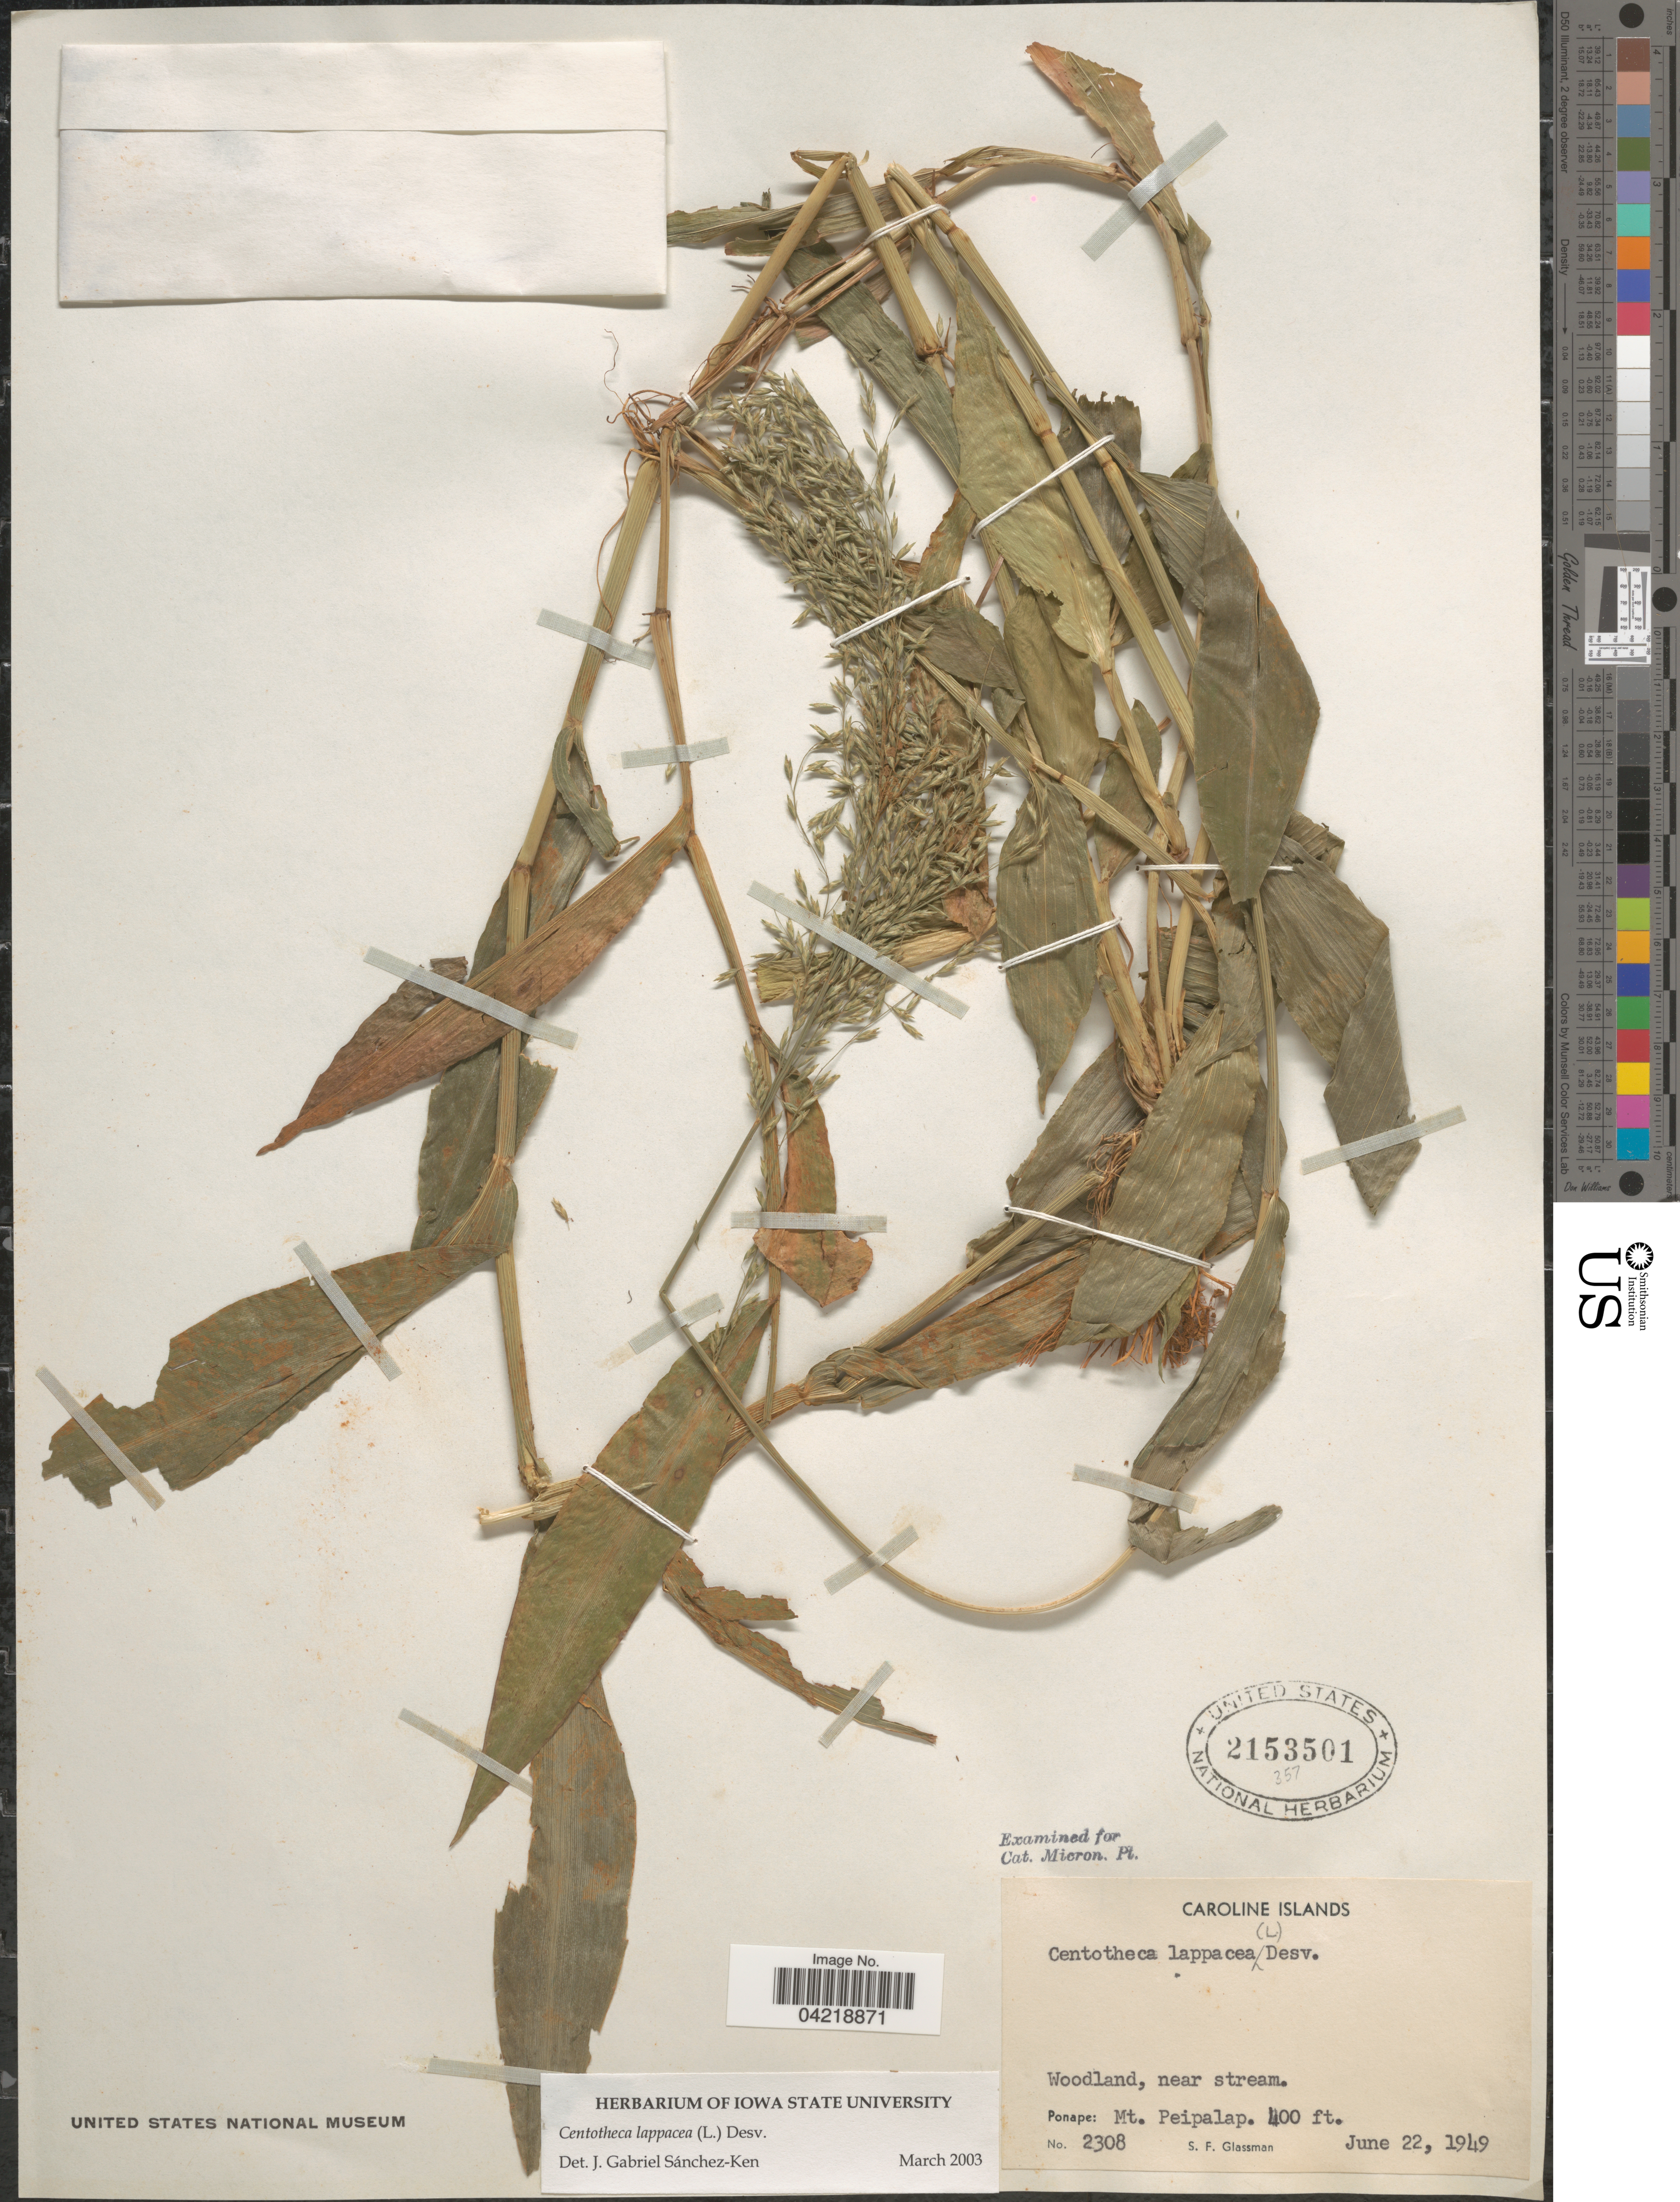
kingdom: Plantae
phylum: Tracheophyta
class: Liliopsida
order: Poales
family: Poaceae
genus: Centotheca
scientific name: Centotheca lappacea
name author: (L.) Desv.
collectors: S. F. Glassman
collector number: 2308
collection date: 1949-06-22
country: Micronesia, Federated States of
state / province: Pohnpei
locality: Caroline Islands. Woodland, near stream. Ponape: Mt. Peipalap.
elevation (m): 122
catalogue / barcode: US 2153501